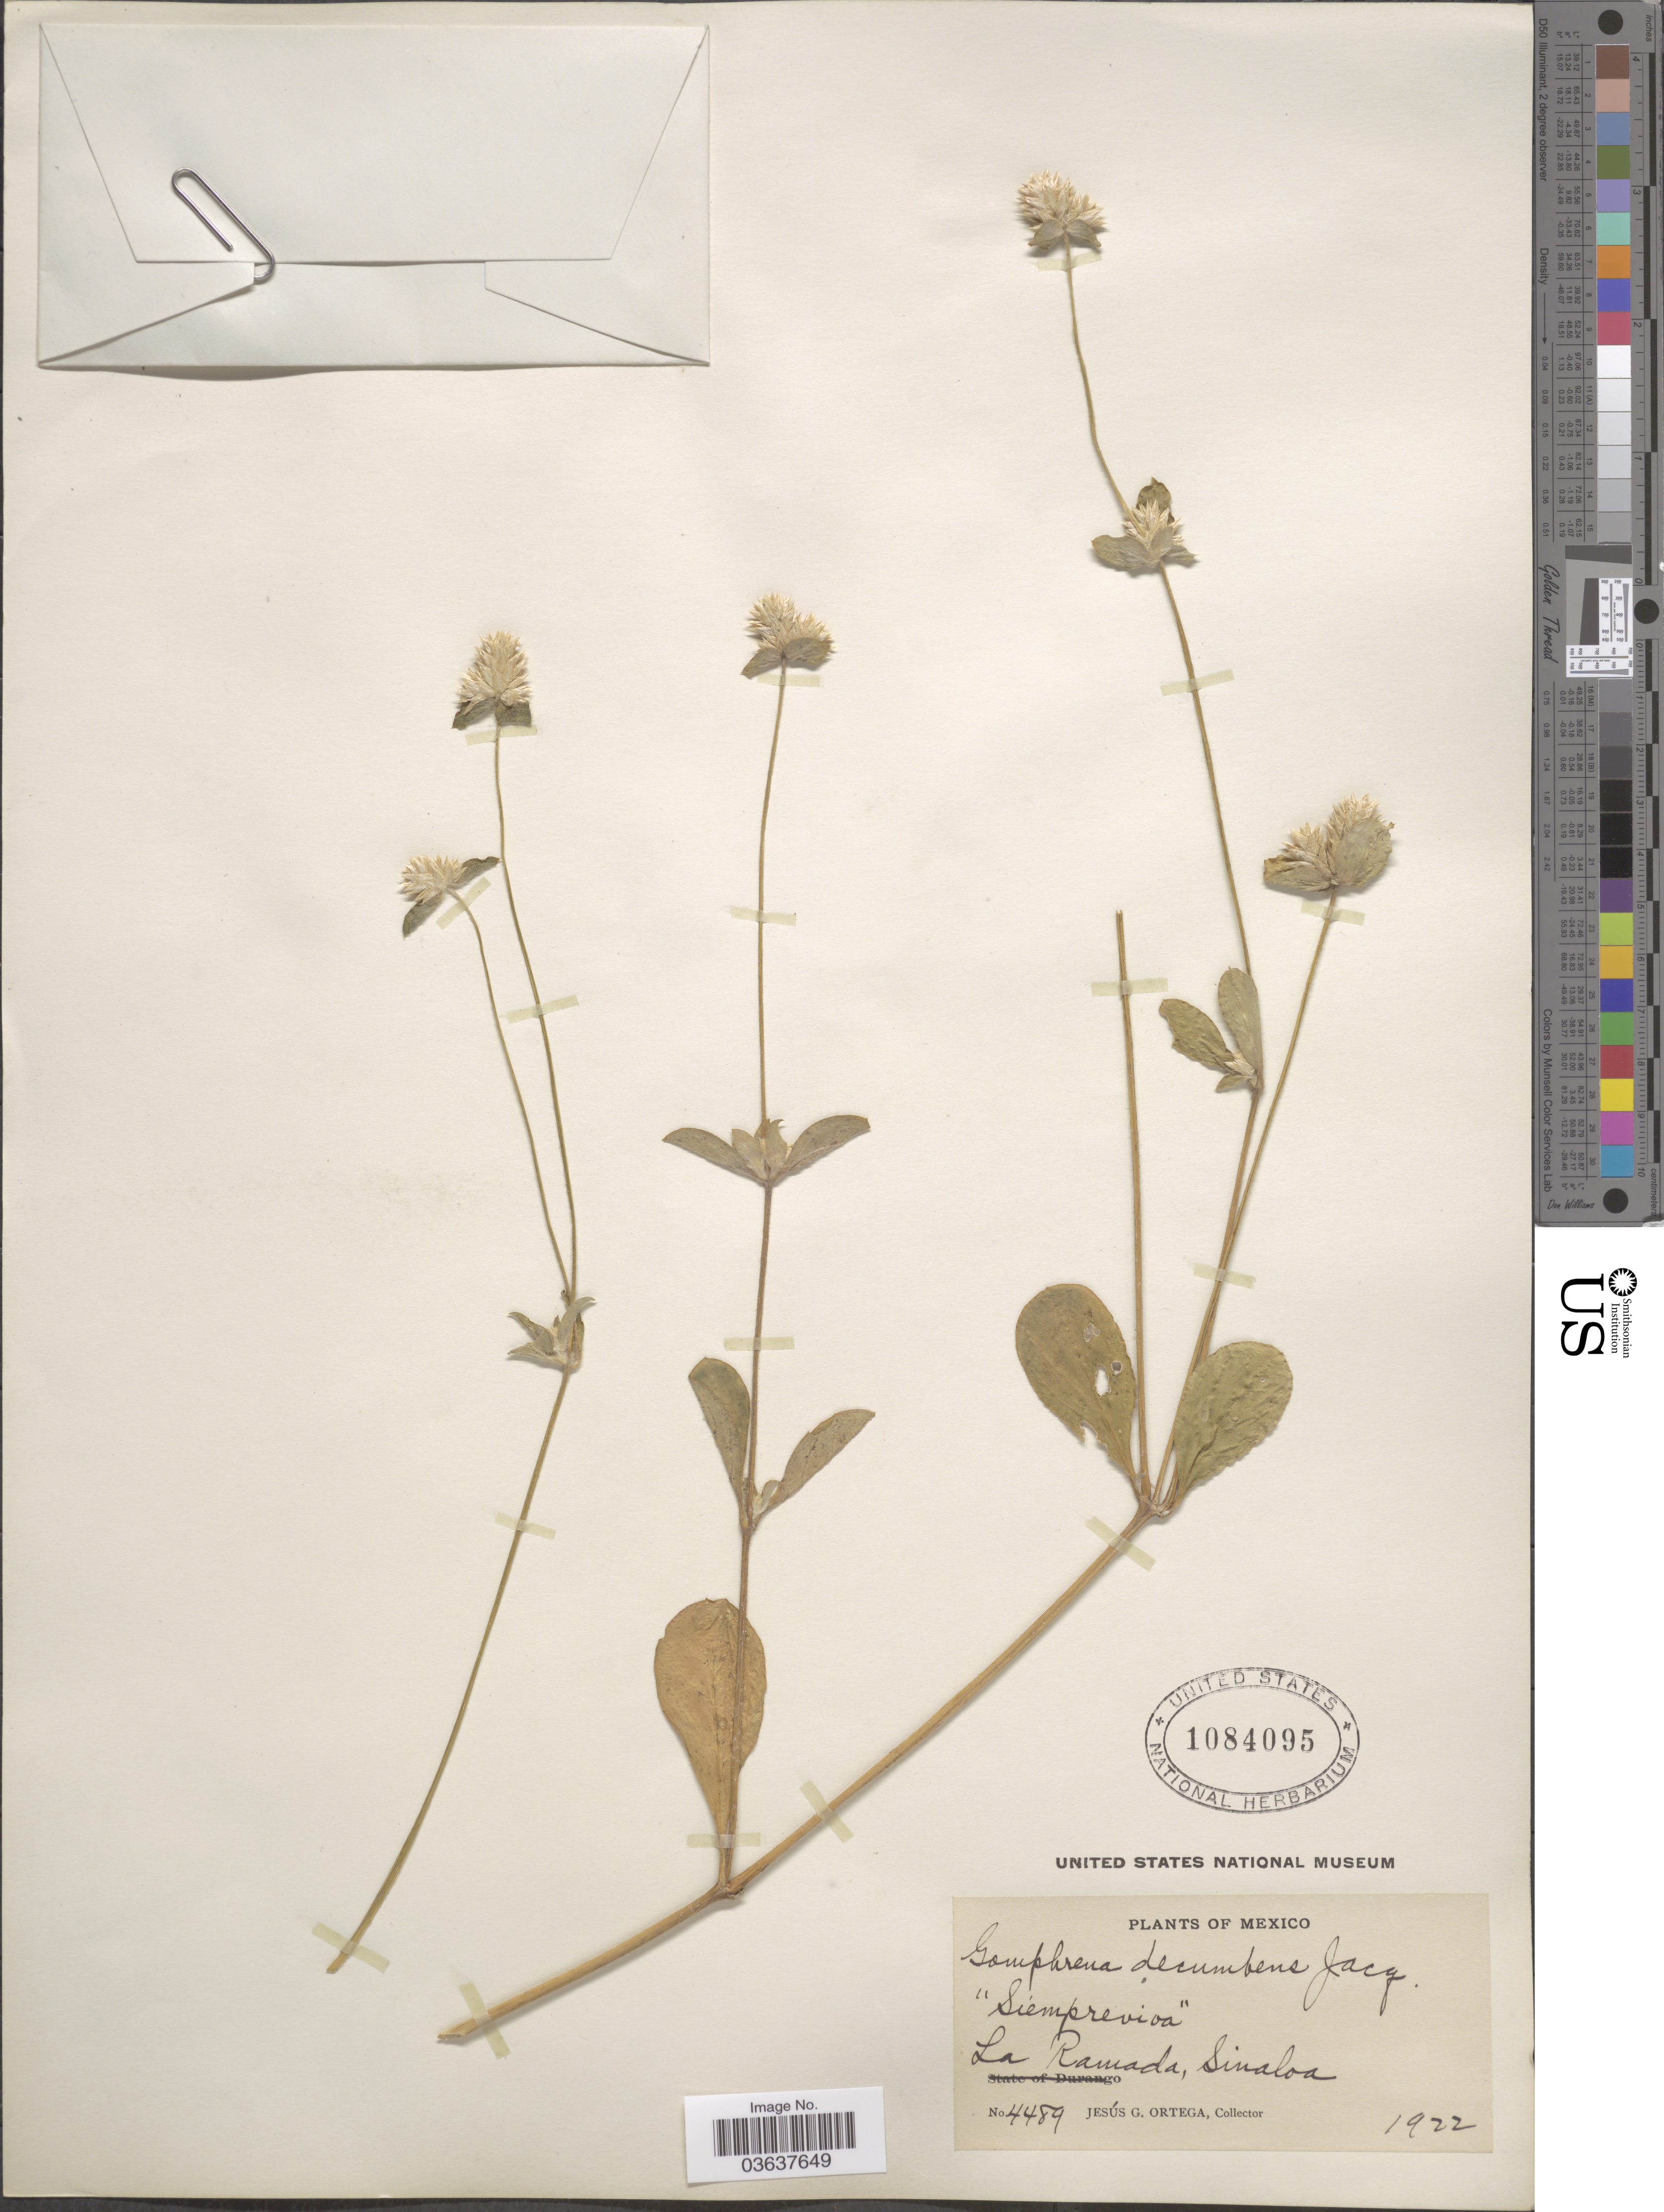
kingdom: Plantae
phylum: Tracheophyta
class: Magnoliopsida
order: Caryophyllales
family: Amaranthaceae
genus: Gomphrena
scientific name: Gomphrena decumbens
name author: Jacq.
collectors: J. Ortega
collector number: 4489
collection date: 1922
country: Mexico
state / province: Sinaloa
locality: La Ramada.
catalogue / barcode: US 1084095